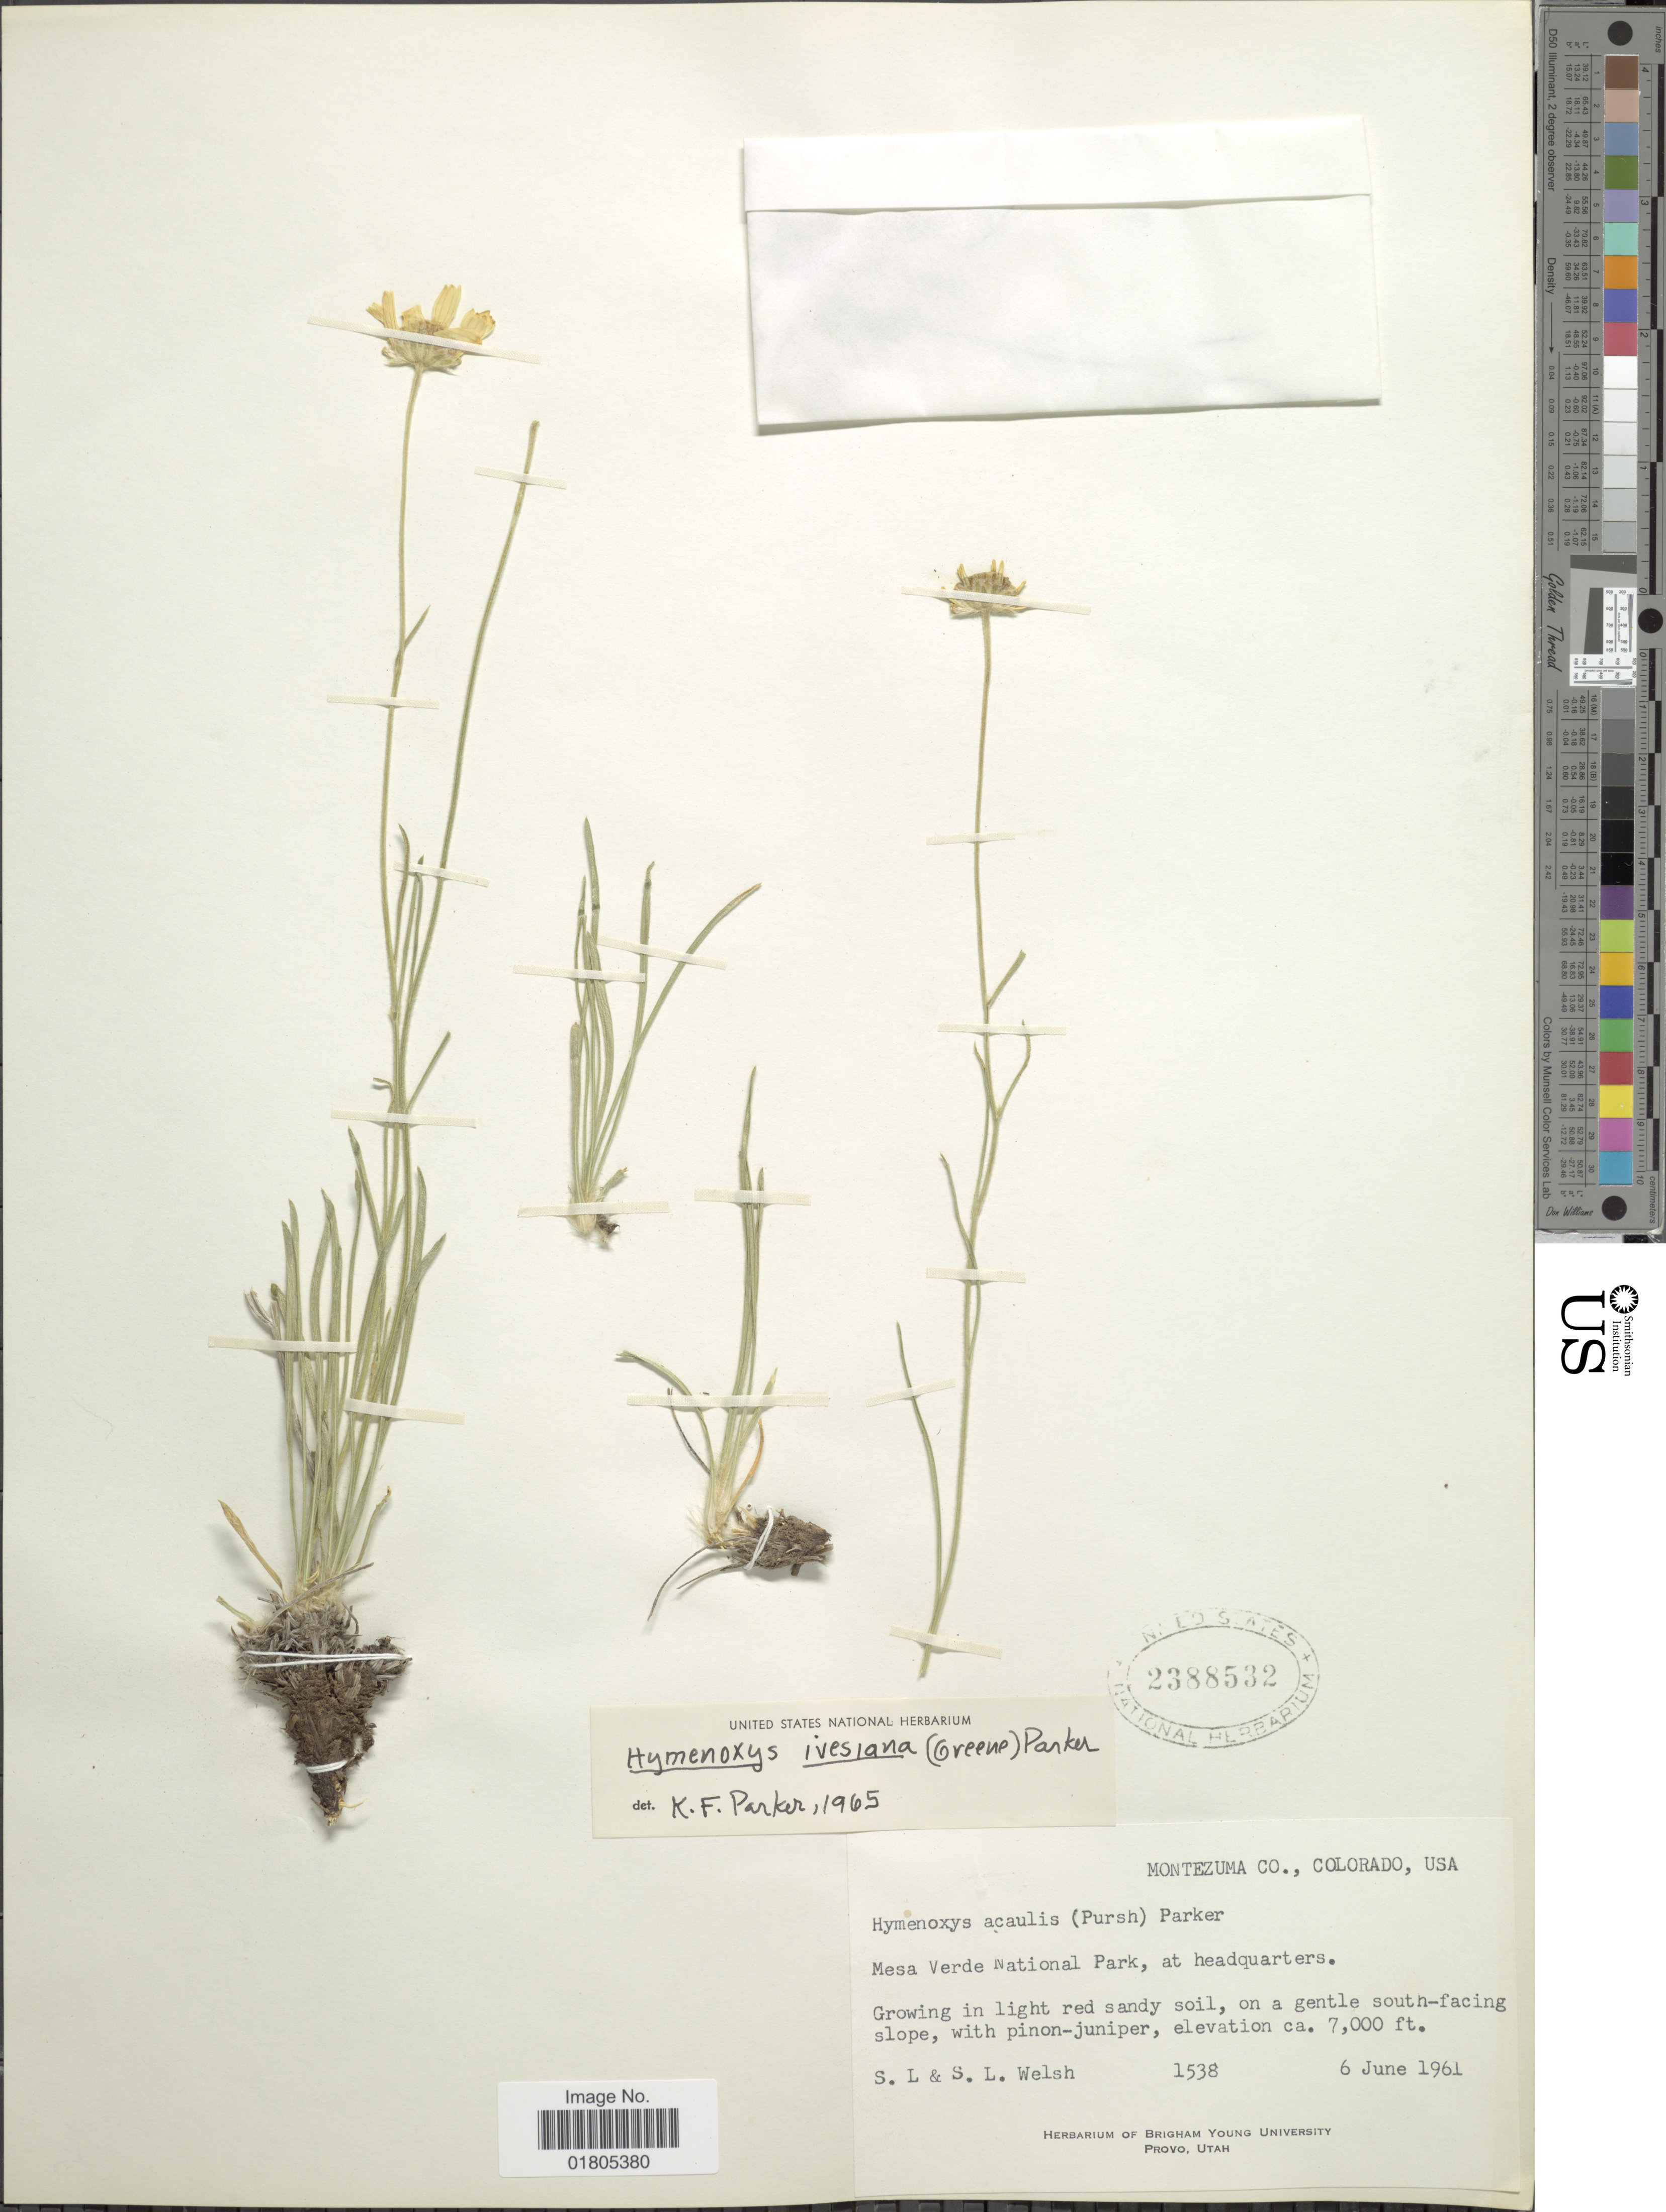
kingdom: Plantae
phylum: Tracheophyta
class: Magnoliopsida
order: Asterales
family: Asteraceae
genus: Actinea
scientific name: Actinea ivesiana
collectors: S. Welsh & S. Welsh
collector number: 1538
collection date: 1961-07-06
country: United States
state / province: Colorado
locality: Montezuma Co., Colorado, USA. Mesa Verde National Park, at headquarters.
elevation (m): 2134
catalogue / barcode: US 2388532